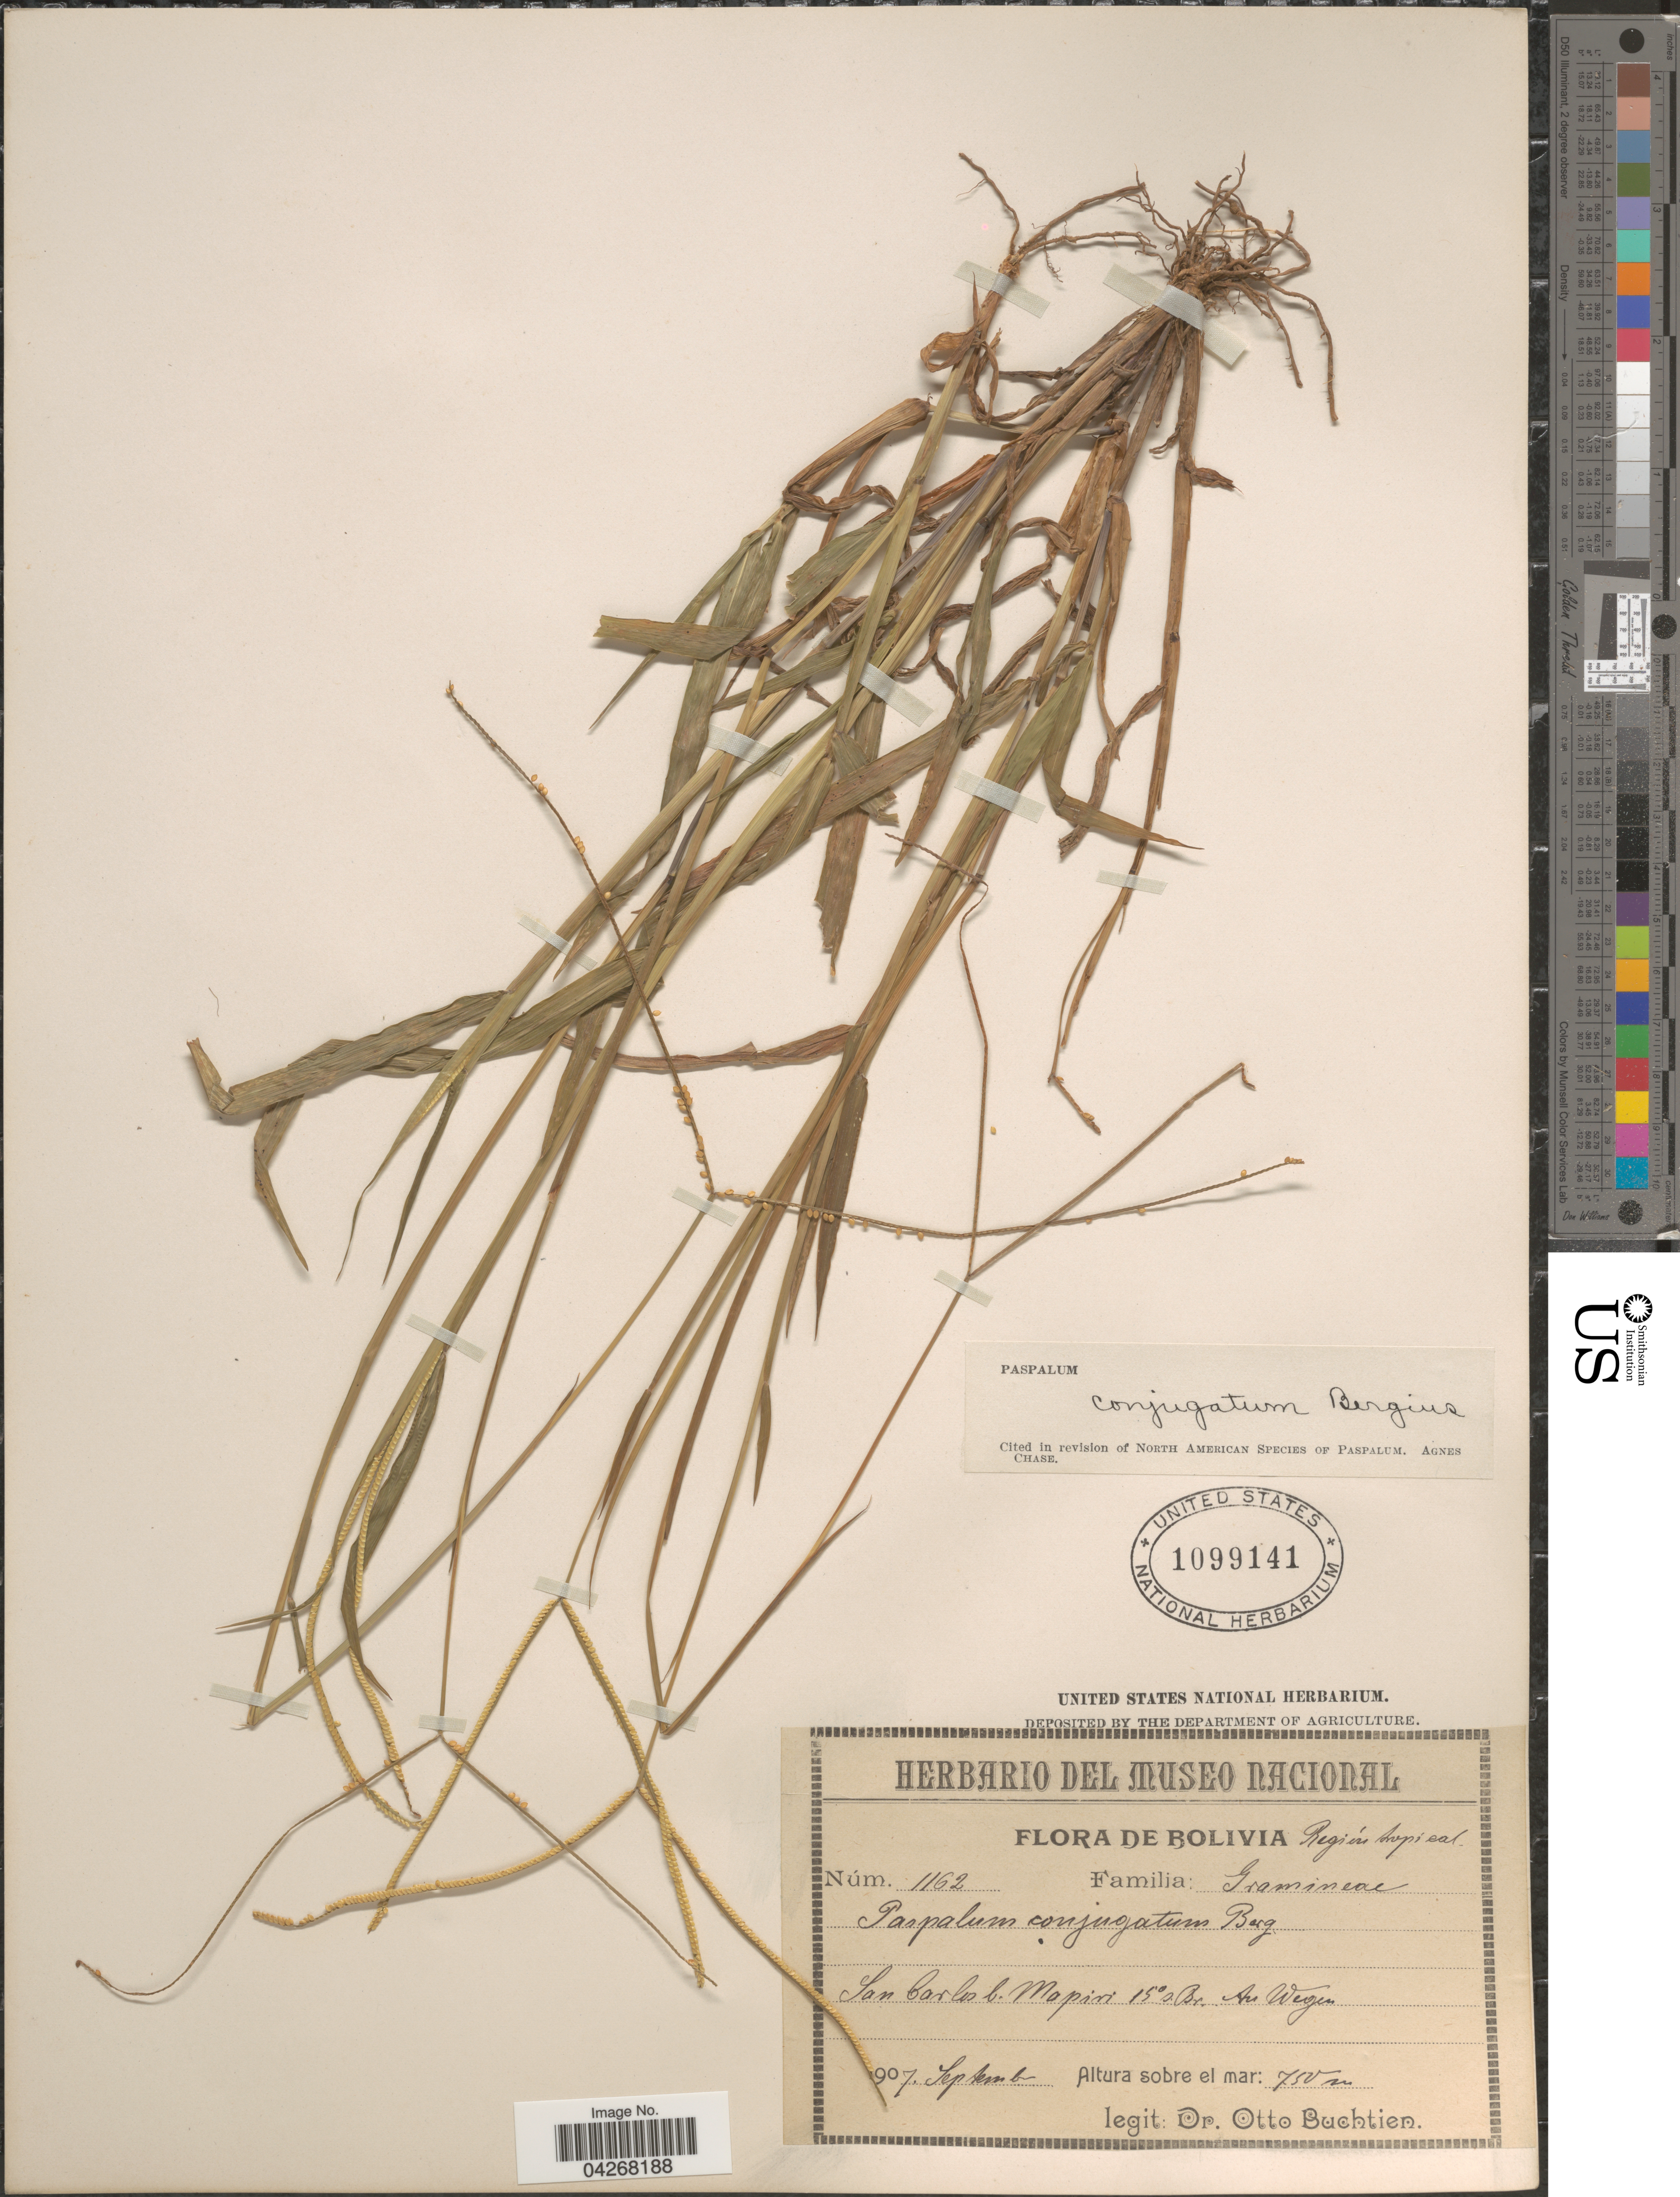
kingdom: Plantae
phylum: Tracheophyta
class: Liliopsida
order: Poales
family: Poaceae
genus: Paspalum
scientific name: Paspalum conjugatum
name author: P.J. Bergius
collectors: O. Buchtien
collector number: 1162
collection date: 1907-09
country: Bolivia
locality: Región tropical. San Carlos b. Mapiri.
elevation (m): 750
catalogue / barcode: US 1099141